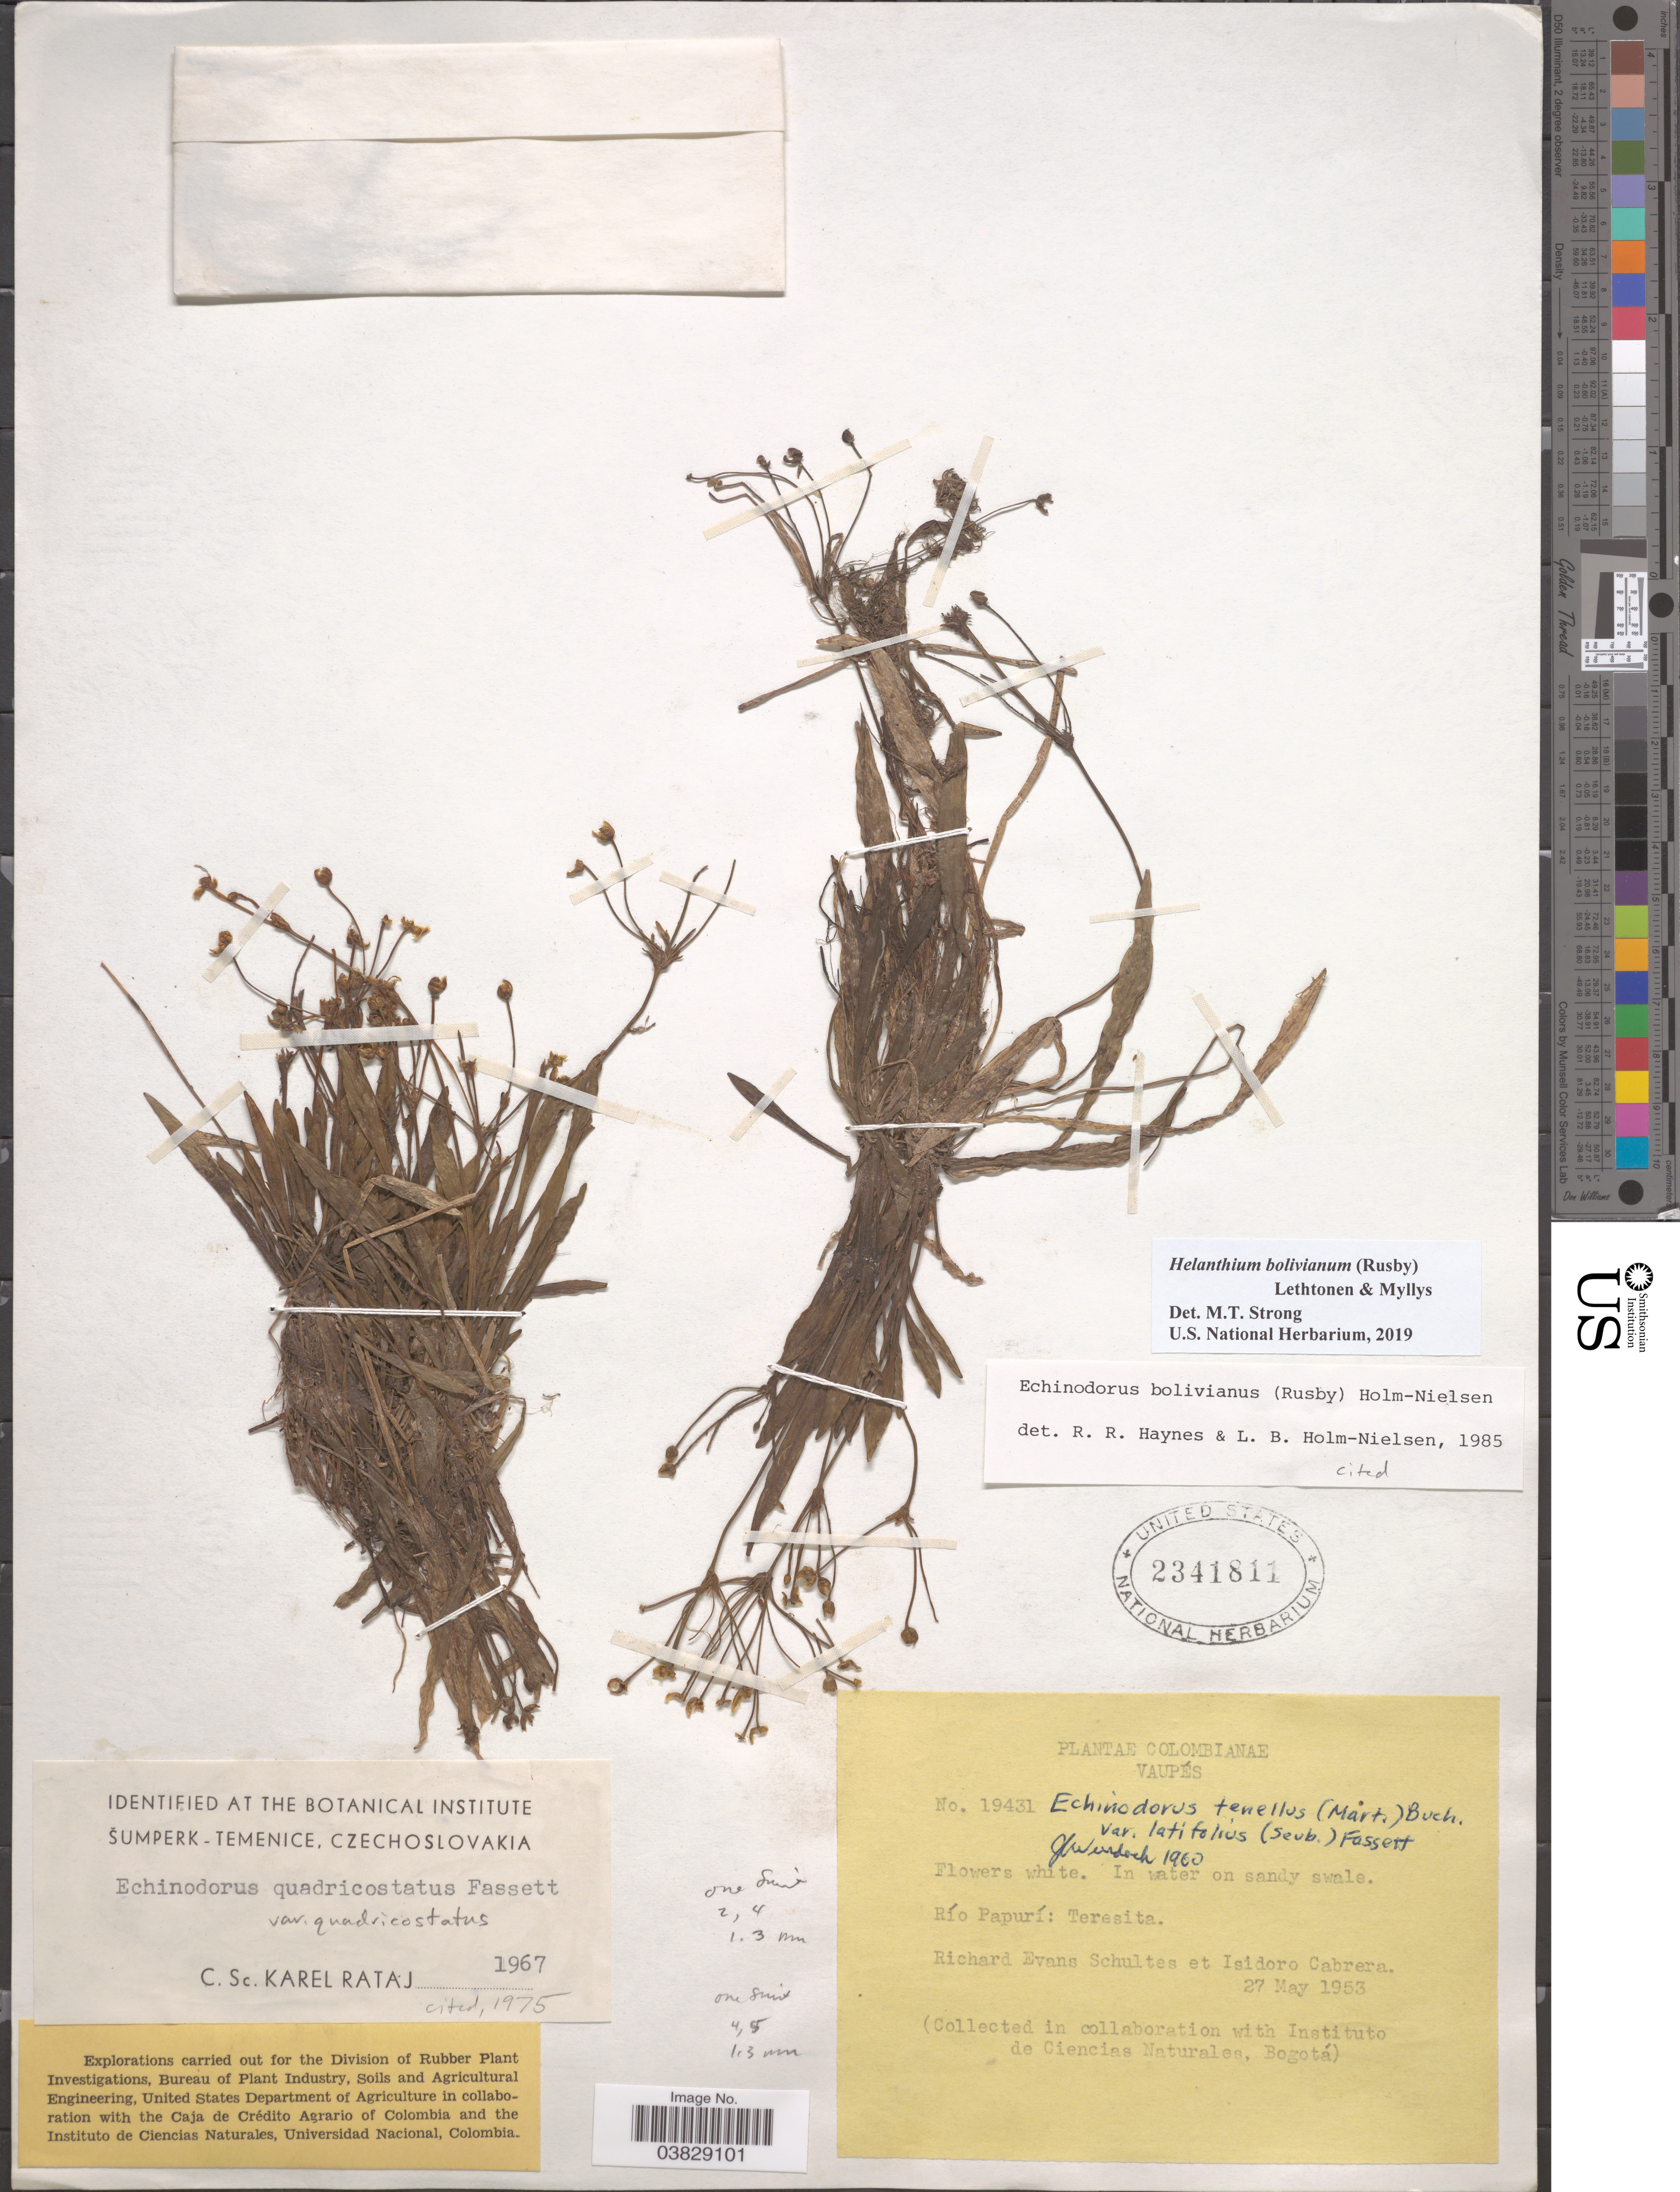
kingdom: Plantae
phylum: Tracheophyta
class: Liliopsida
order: Alismatales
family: Alismataceae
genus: Helanthium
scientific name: Helanthium bolivianum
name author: (Rusby) Lehtonen & Myllys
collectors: R. E. Schultes & I. Cabrera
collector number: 19431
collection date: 1953-05-27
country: Colombia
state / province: Vaupés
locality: Río Papurí: Teresita.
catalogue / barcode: US 2341811